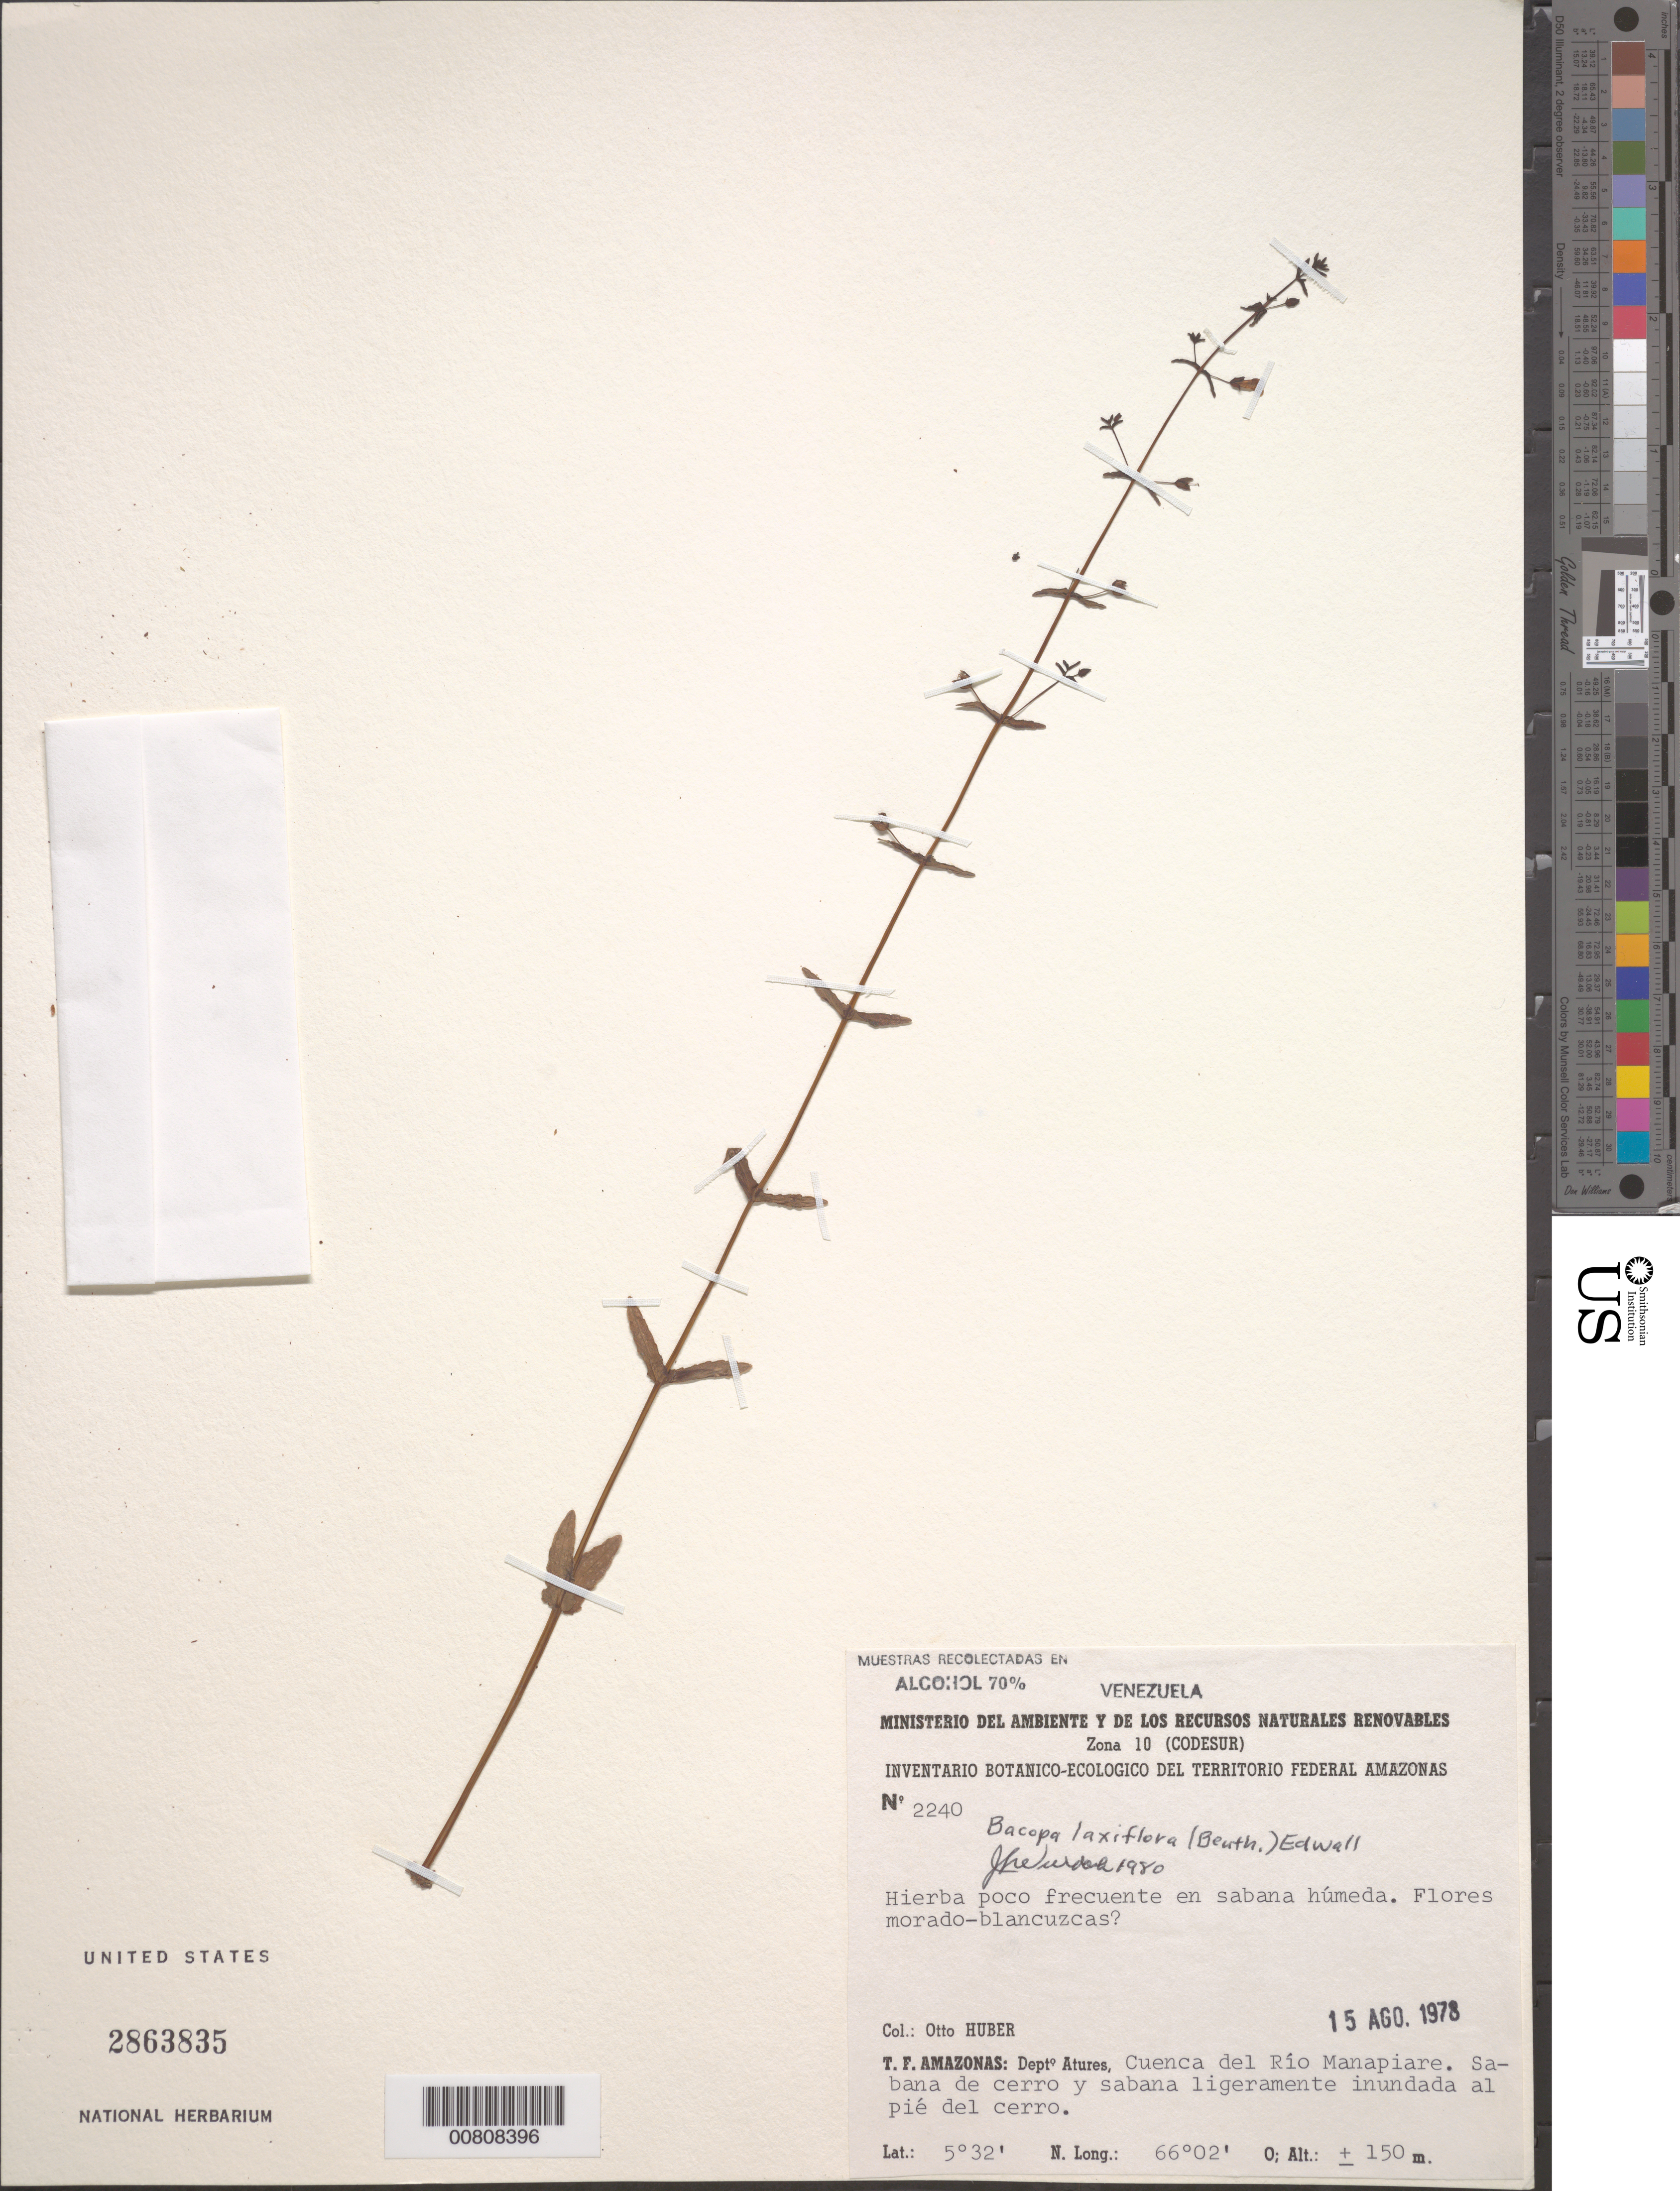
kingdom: Plantae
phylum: Tracheophyta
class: Magnoliopsida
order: Lamiales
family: Plantaginaceae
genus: Bacopa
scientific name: Bacopa laxiflora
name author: (Benth.) Wettst. ex Edwall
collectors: O. Huber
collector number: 2240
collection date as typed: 15-Aug-78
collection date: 1978-08-15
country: Venezuela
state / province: Amazonas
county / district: Atures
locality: Río Manapiare, cuenca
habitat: Sabana húmeda; sabana de cerro y sabana ligeramente inundada al pié del cerro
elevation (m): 150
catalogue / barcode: US 2863835